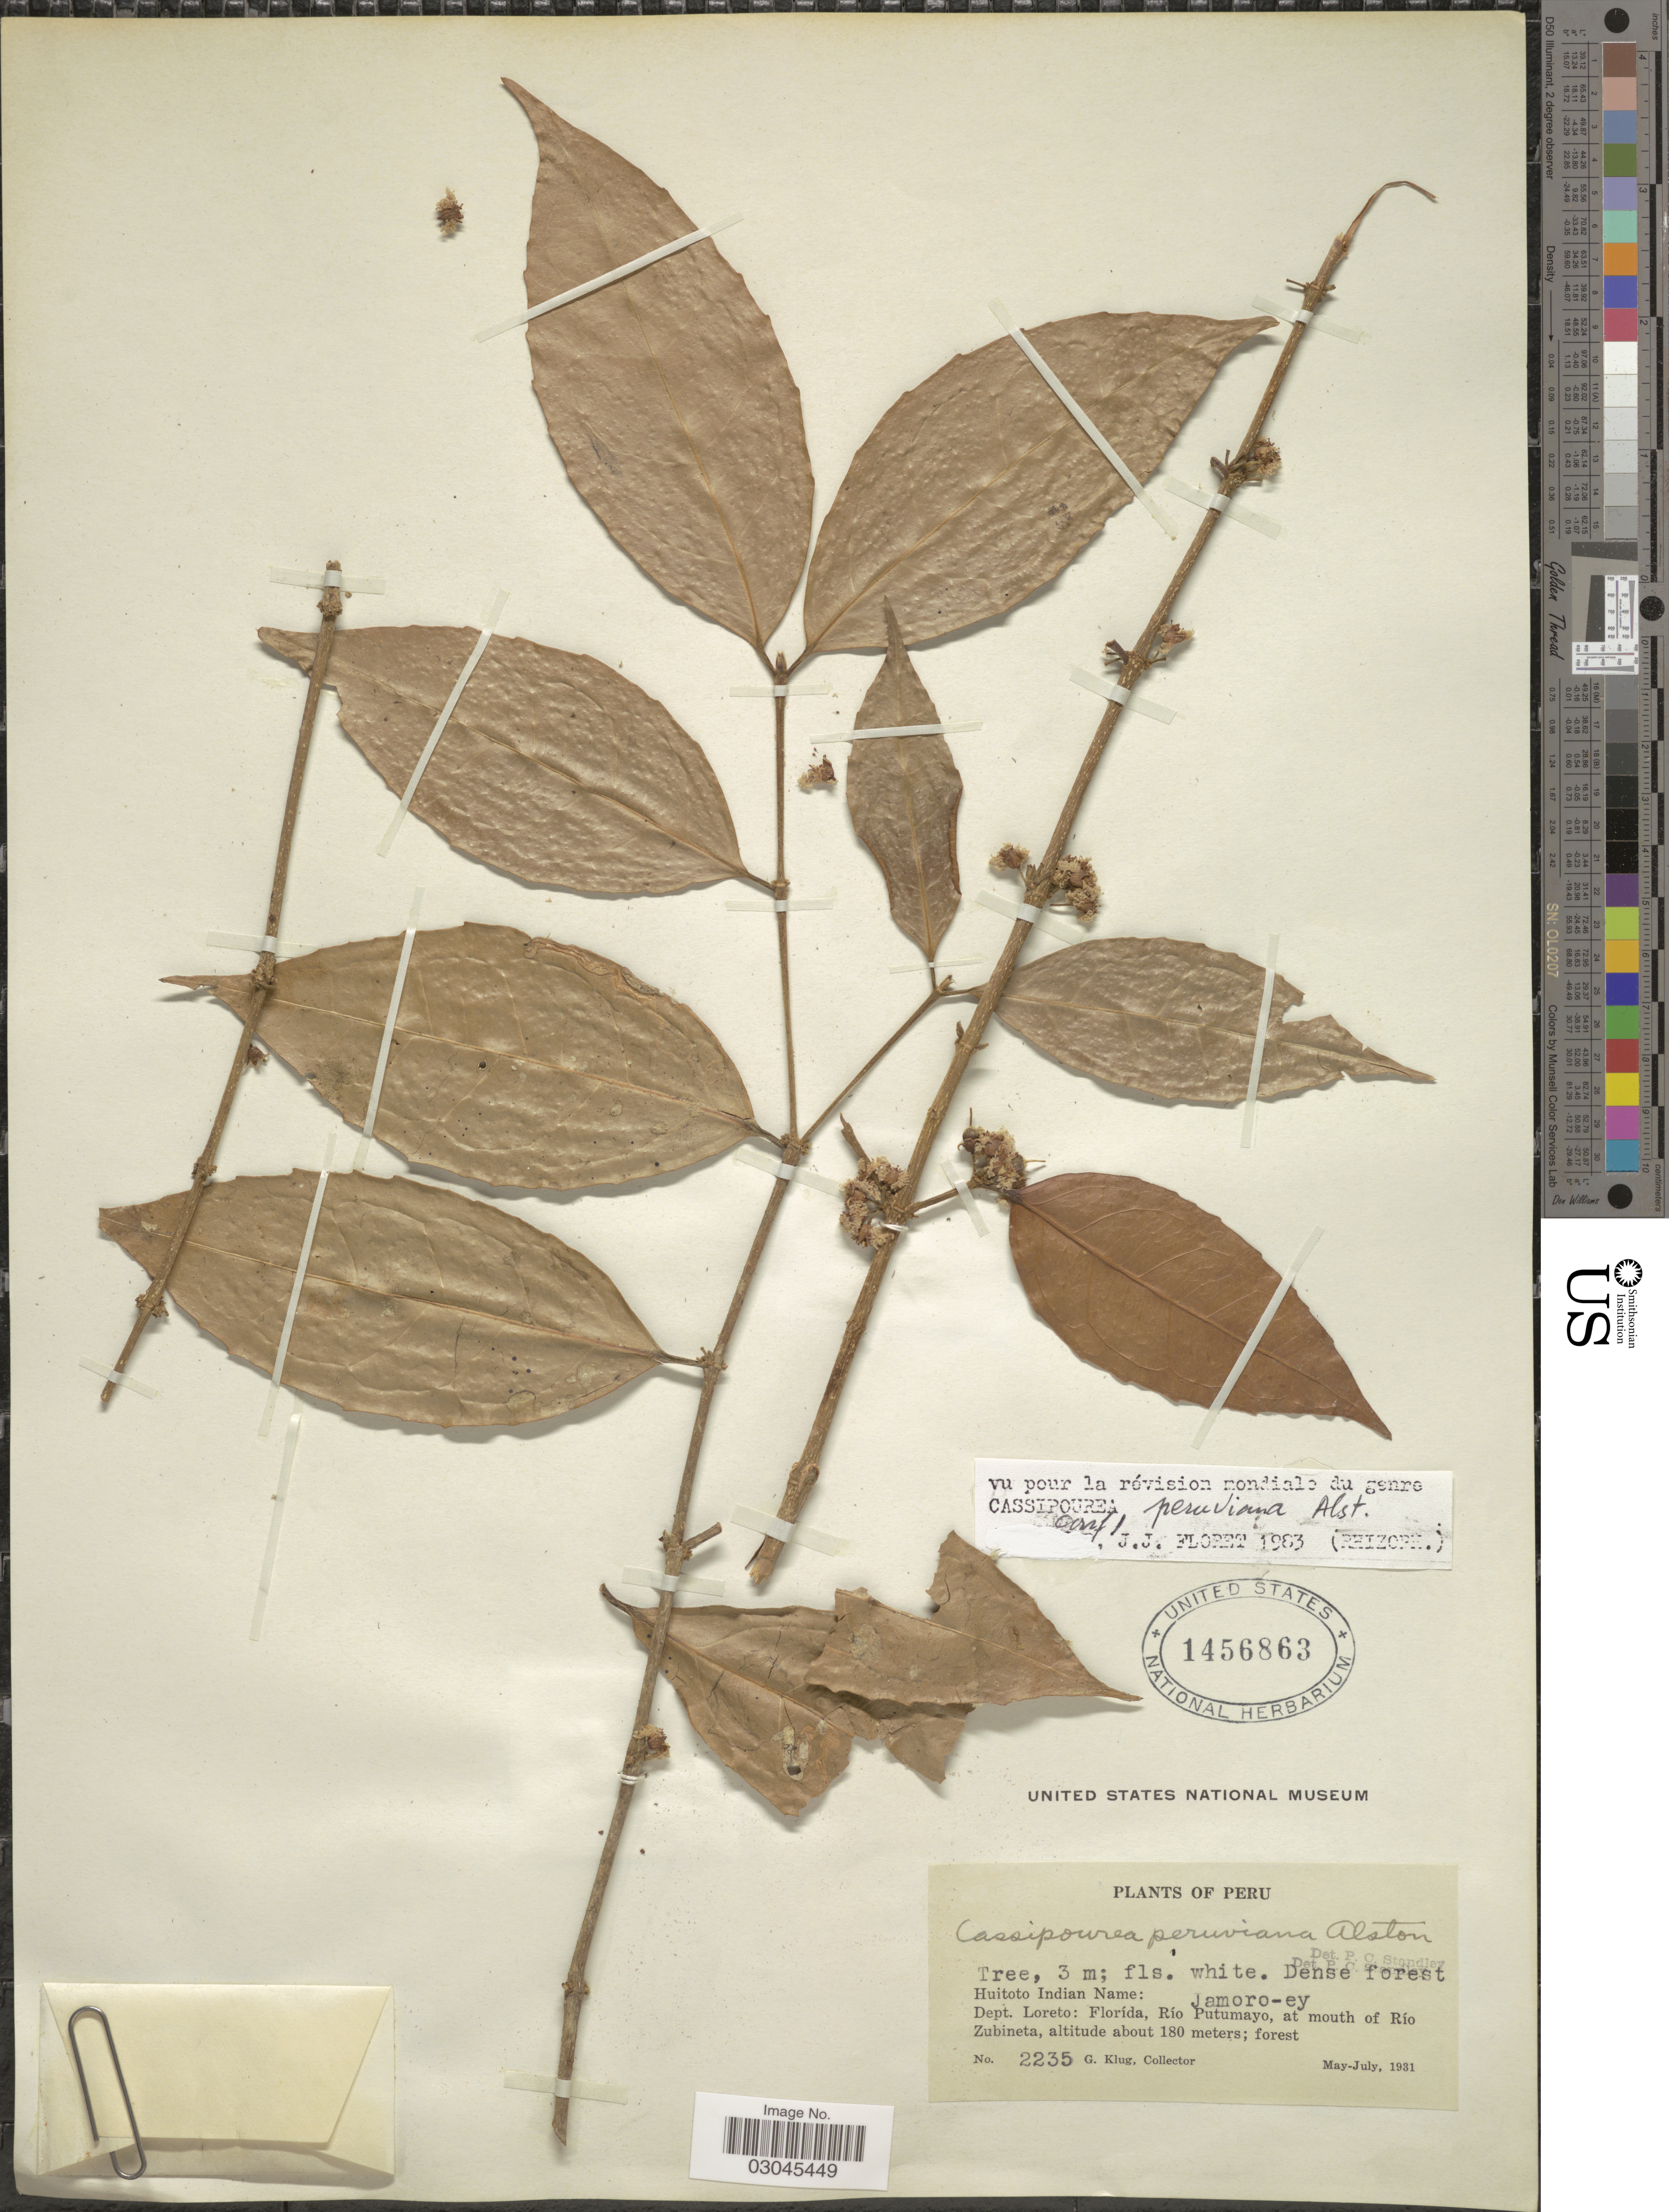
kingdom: Plantae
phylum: Tracheophyta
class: Magnoliopsida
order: Malpighiales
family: Rhizophoraceae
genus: Cassipourea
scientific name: Cassipourea peruviana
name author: Alston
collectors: G. Klug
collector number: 2235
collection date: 1931-05/1931-07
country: Peru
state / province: Loreto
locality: Dept. Loreto: Florída, Río Putumayo, at mouth of Río Zubineta.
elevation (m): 180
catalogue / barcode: US 1456863